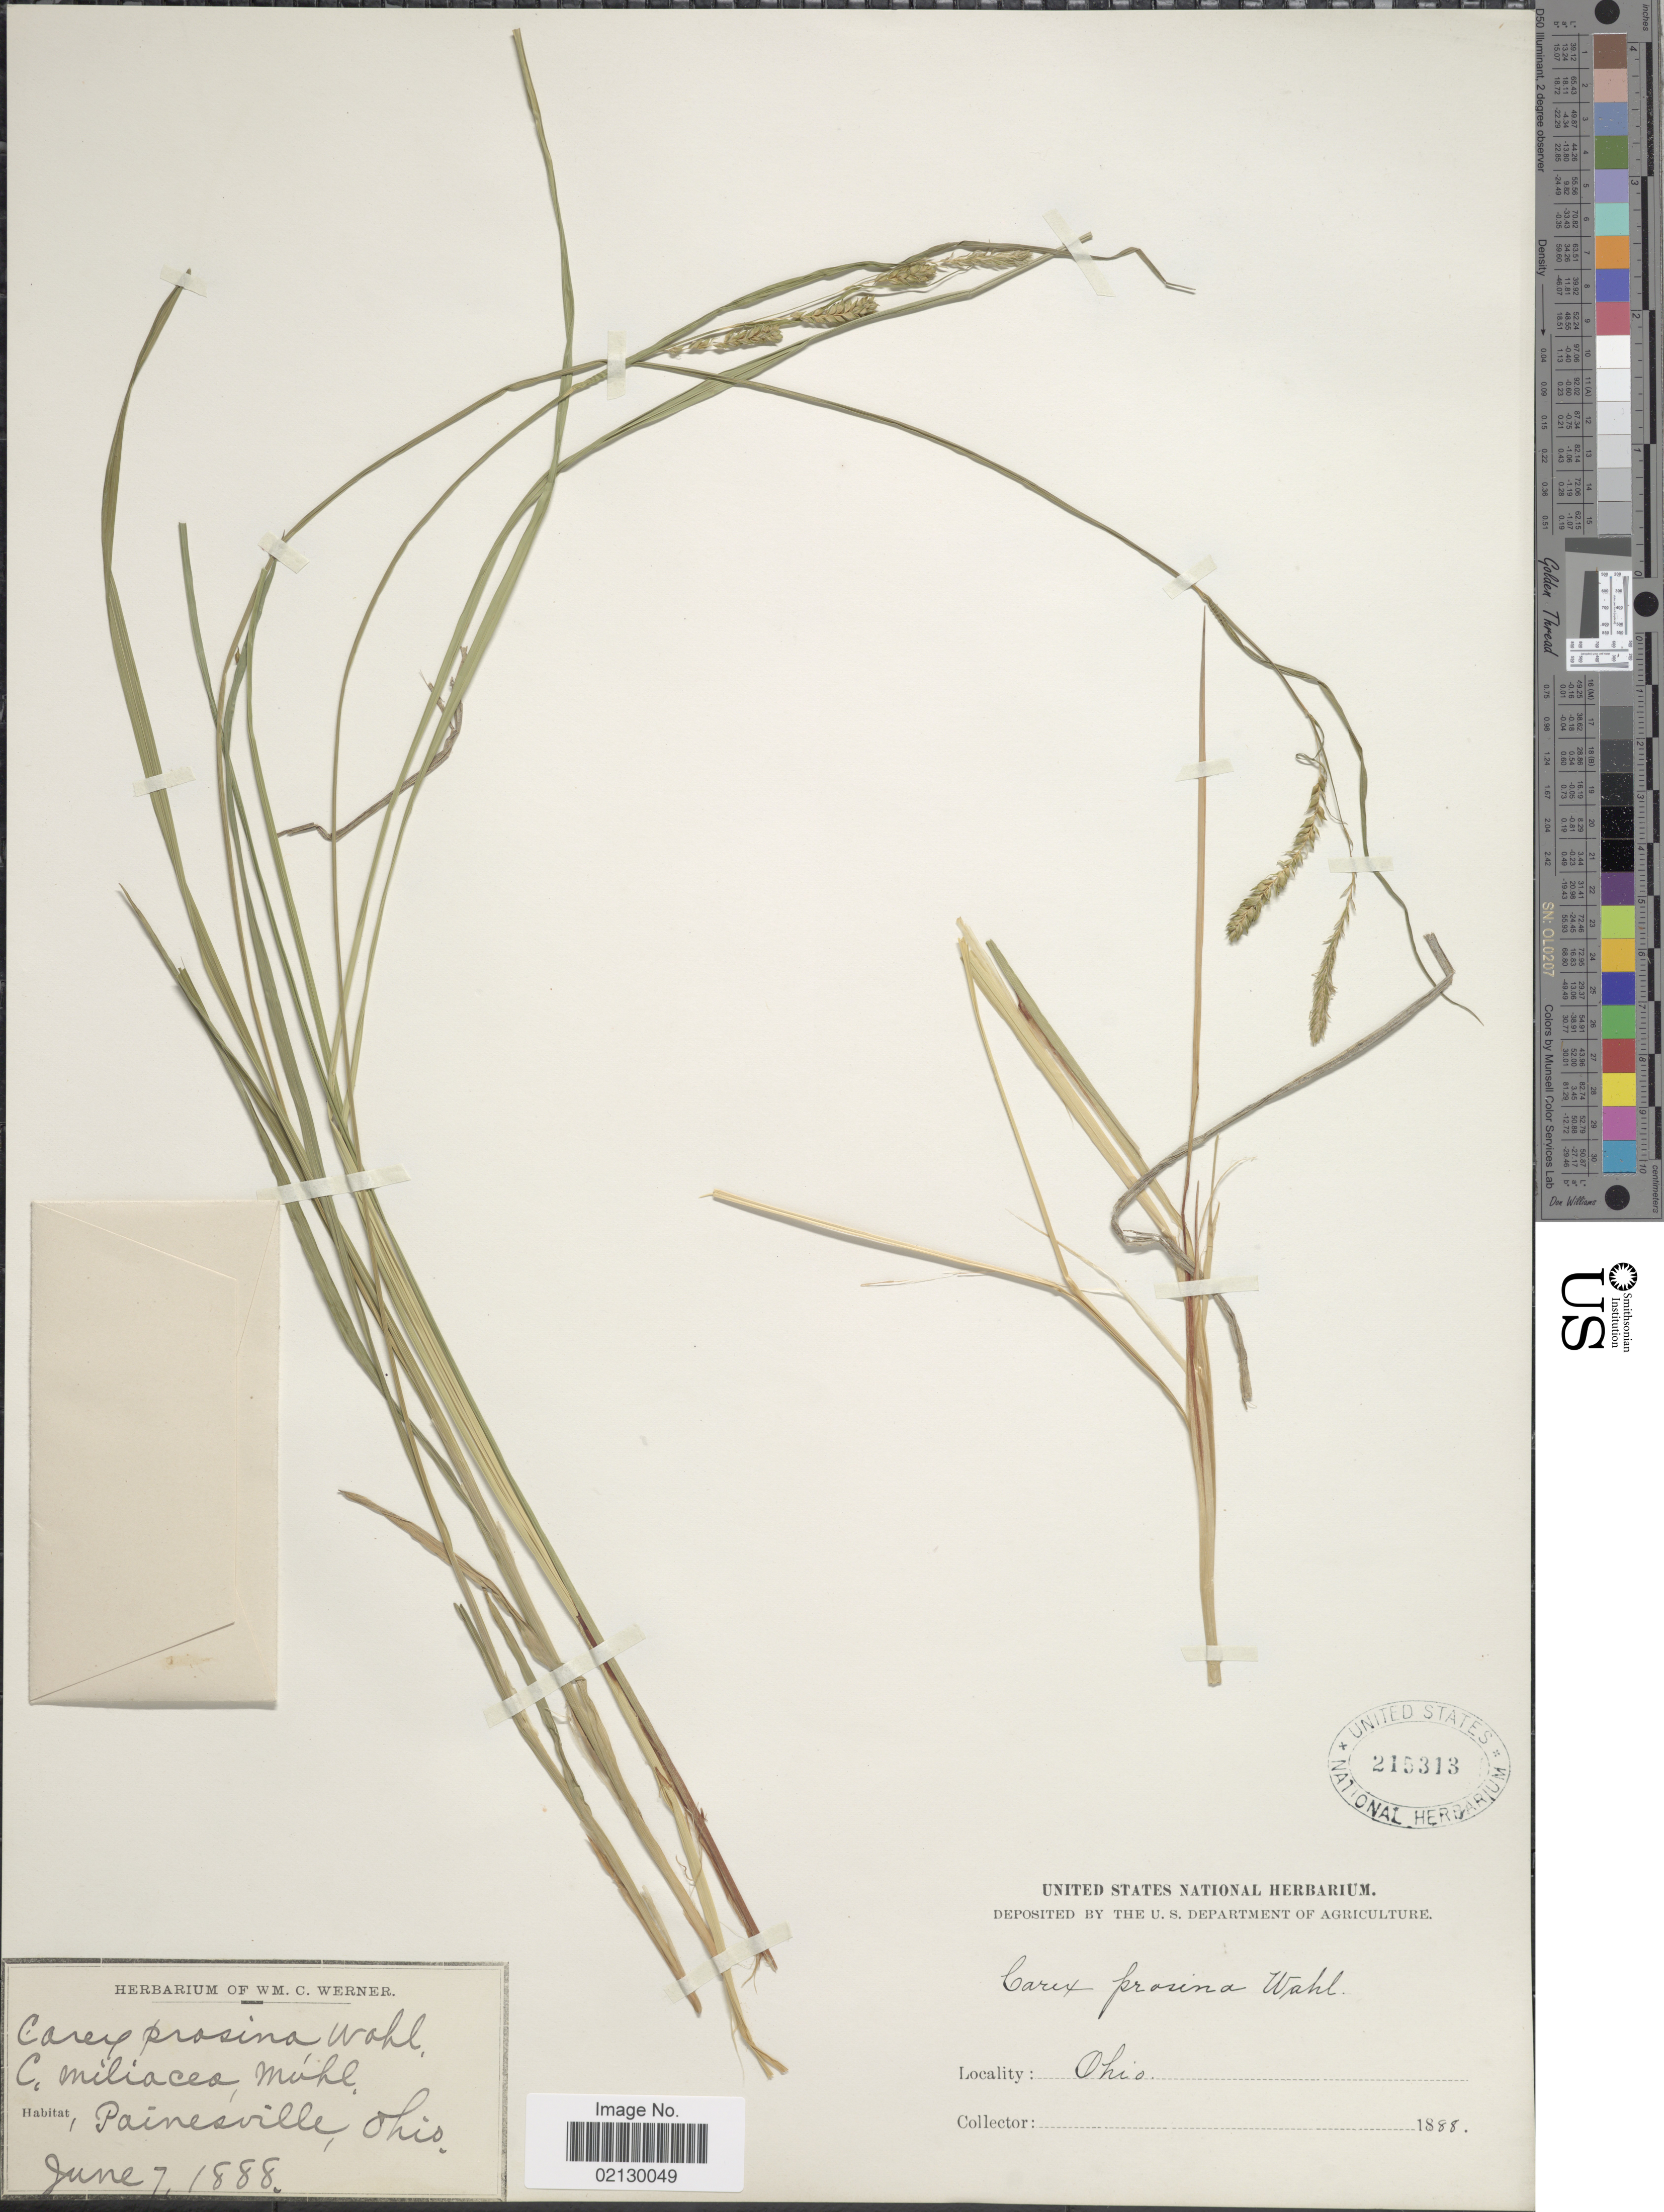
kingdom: Plantae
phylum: Tracheophyta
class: Liliopsida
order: Poales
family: Cyperaceae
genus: Carex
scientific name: Carex prasina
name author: Wahlenb.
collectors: W. Werner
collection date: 1888-06-07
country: United States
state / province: Colorado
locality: Painesville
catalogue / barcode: US 215313